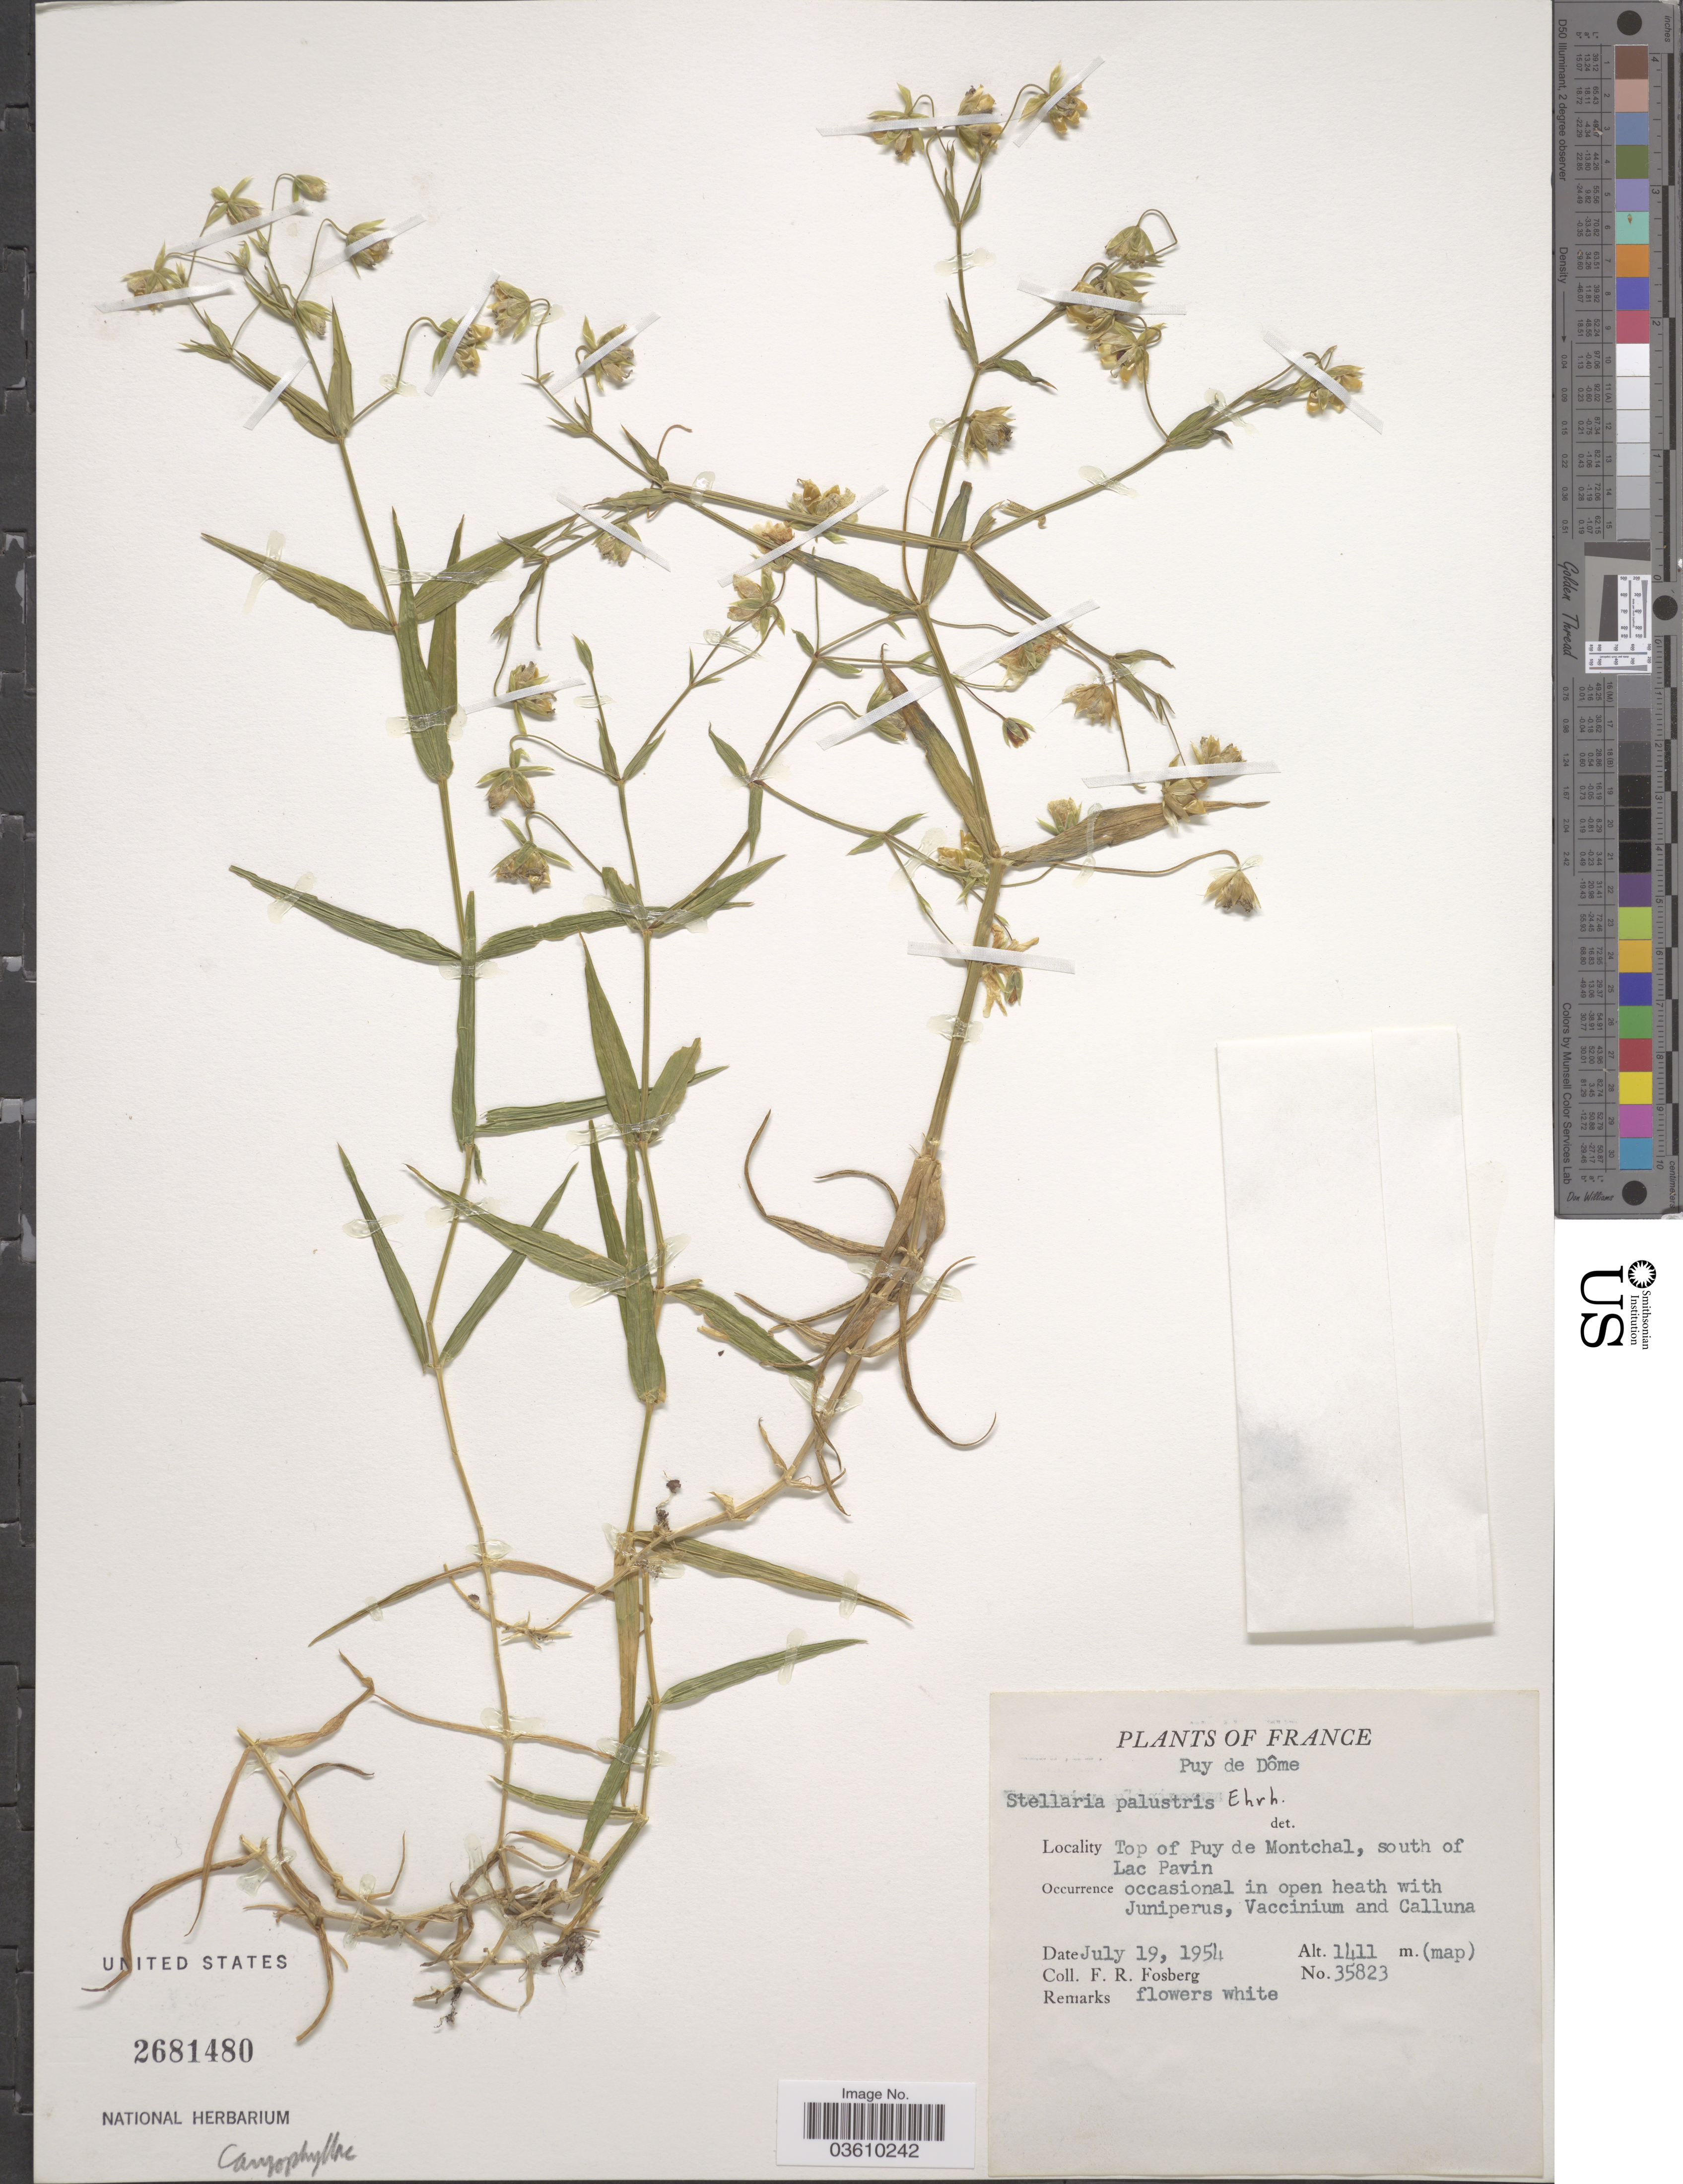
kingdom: Plantae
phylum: Tracheophyta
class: Magnoliopsida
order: Caryophyllales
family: Caryophyllaceae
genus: Stellaria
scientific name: Stellaria palustris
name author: Ehrh. ex Retz.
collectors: F. R. Fosberg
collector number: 35823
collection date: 1954-07-19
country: France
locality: Puy de Dôme. Top of Puy de Montchal, south of Lac Pavin.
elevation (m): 1411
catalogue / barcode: US 2681480